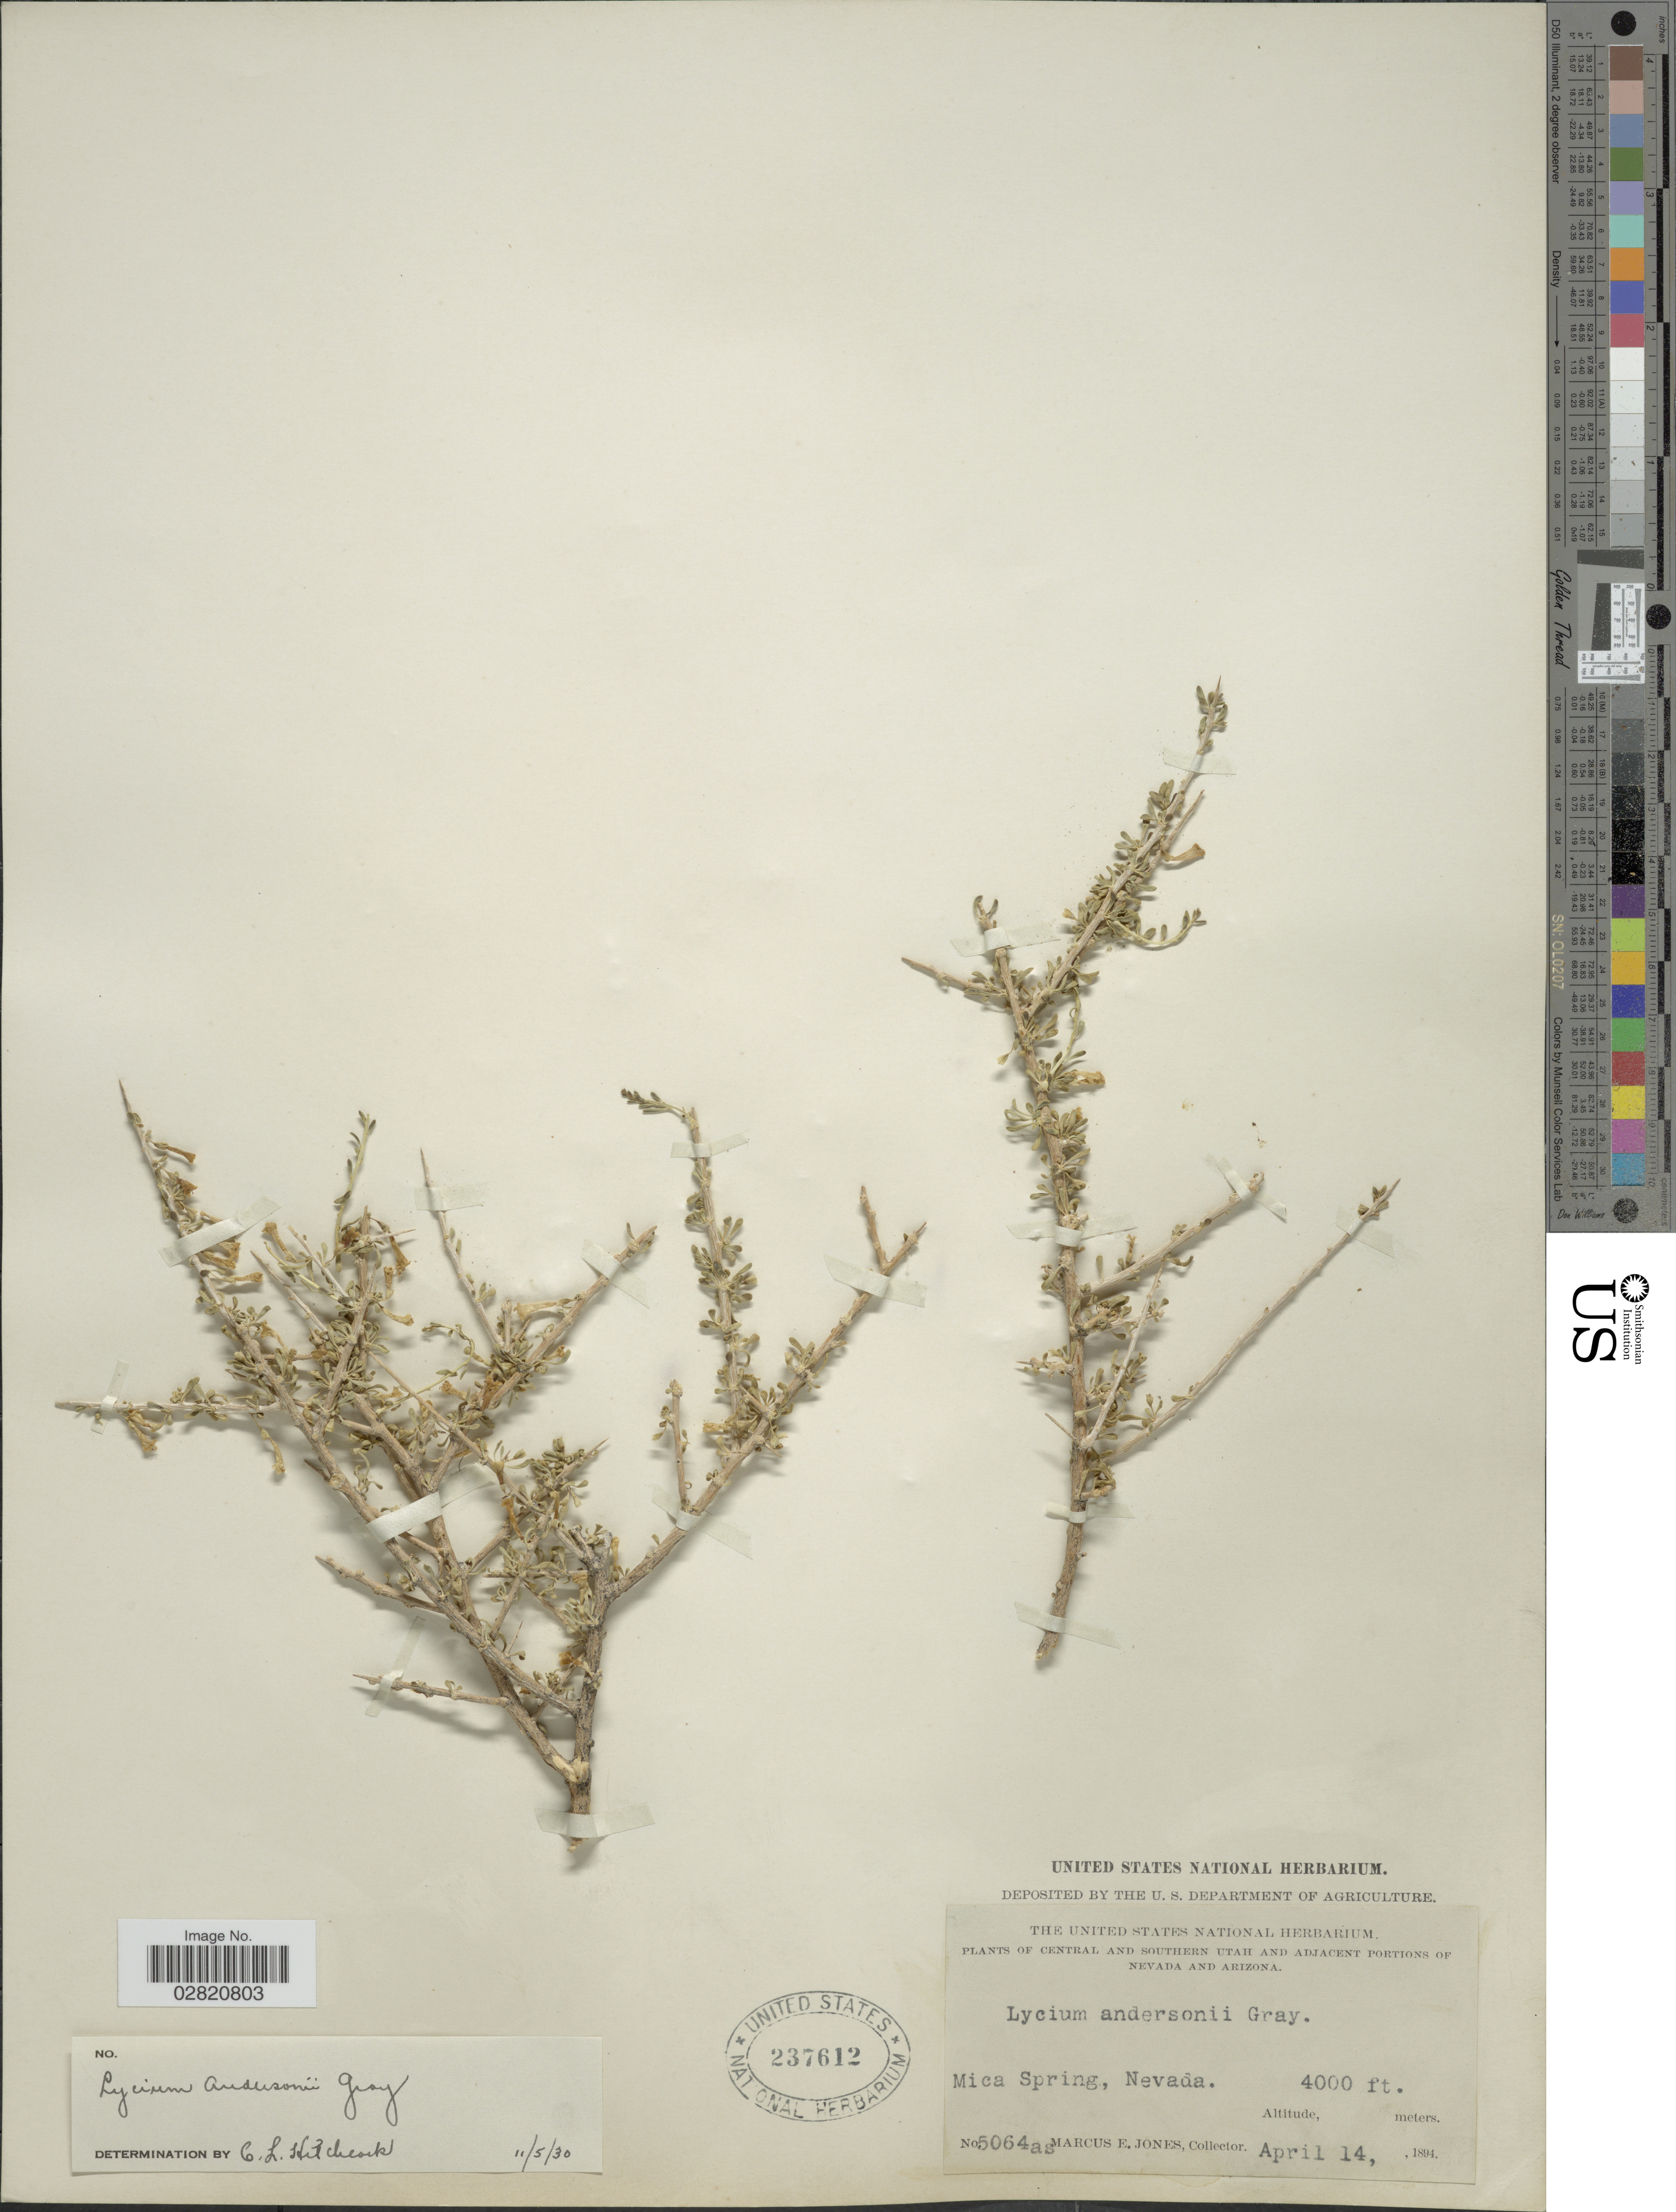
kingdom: Plantae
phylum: Tracheophyta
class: Magnoliopsida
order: Solanales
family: Solanaceae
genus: Lycium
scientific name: Lycium andersonii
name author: A. Gray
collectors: M. E. Jones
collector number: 5064as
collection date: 1894-04-14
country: United States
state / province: Nevada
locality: Adjacent Portions of Nevada. Mica Spring.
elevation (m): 1219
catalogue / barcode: US 237612